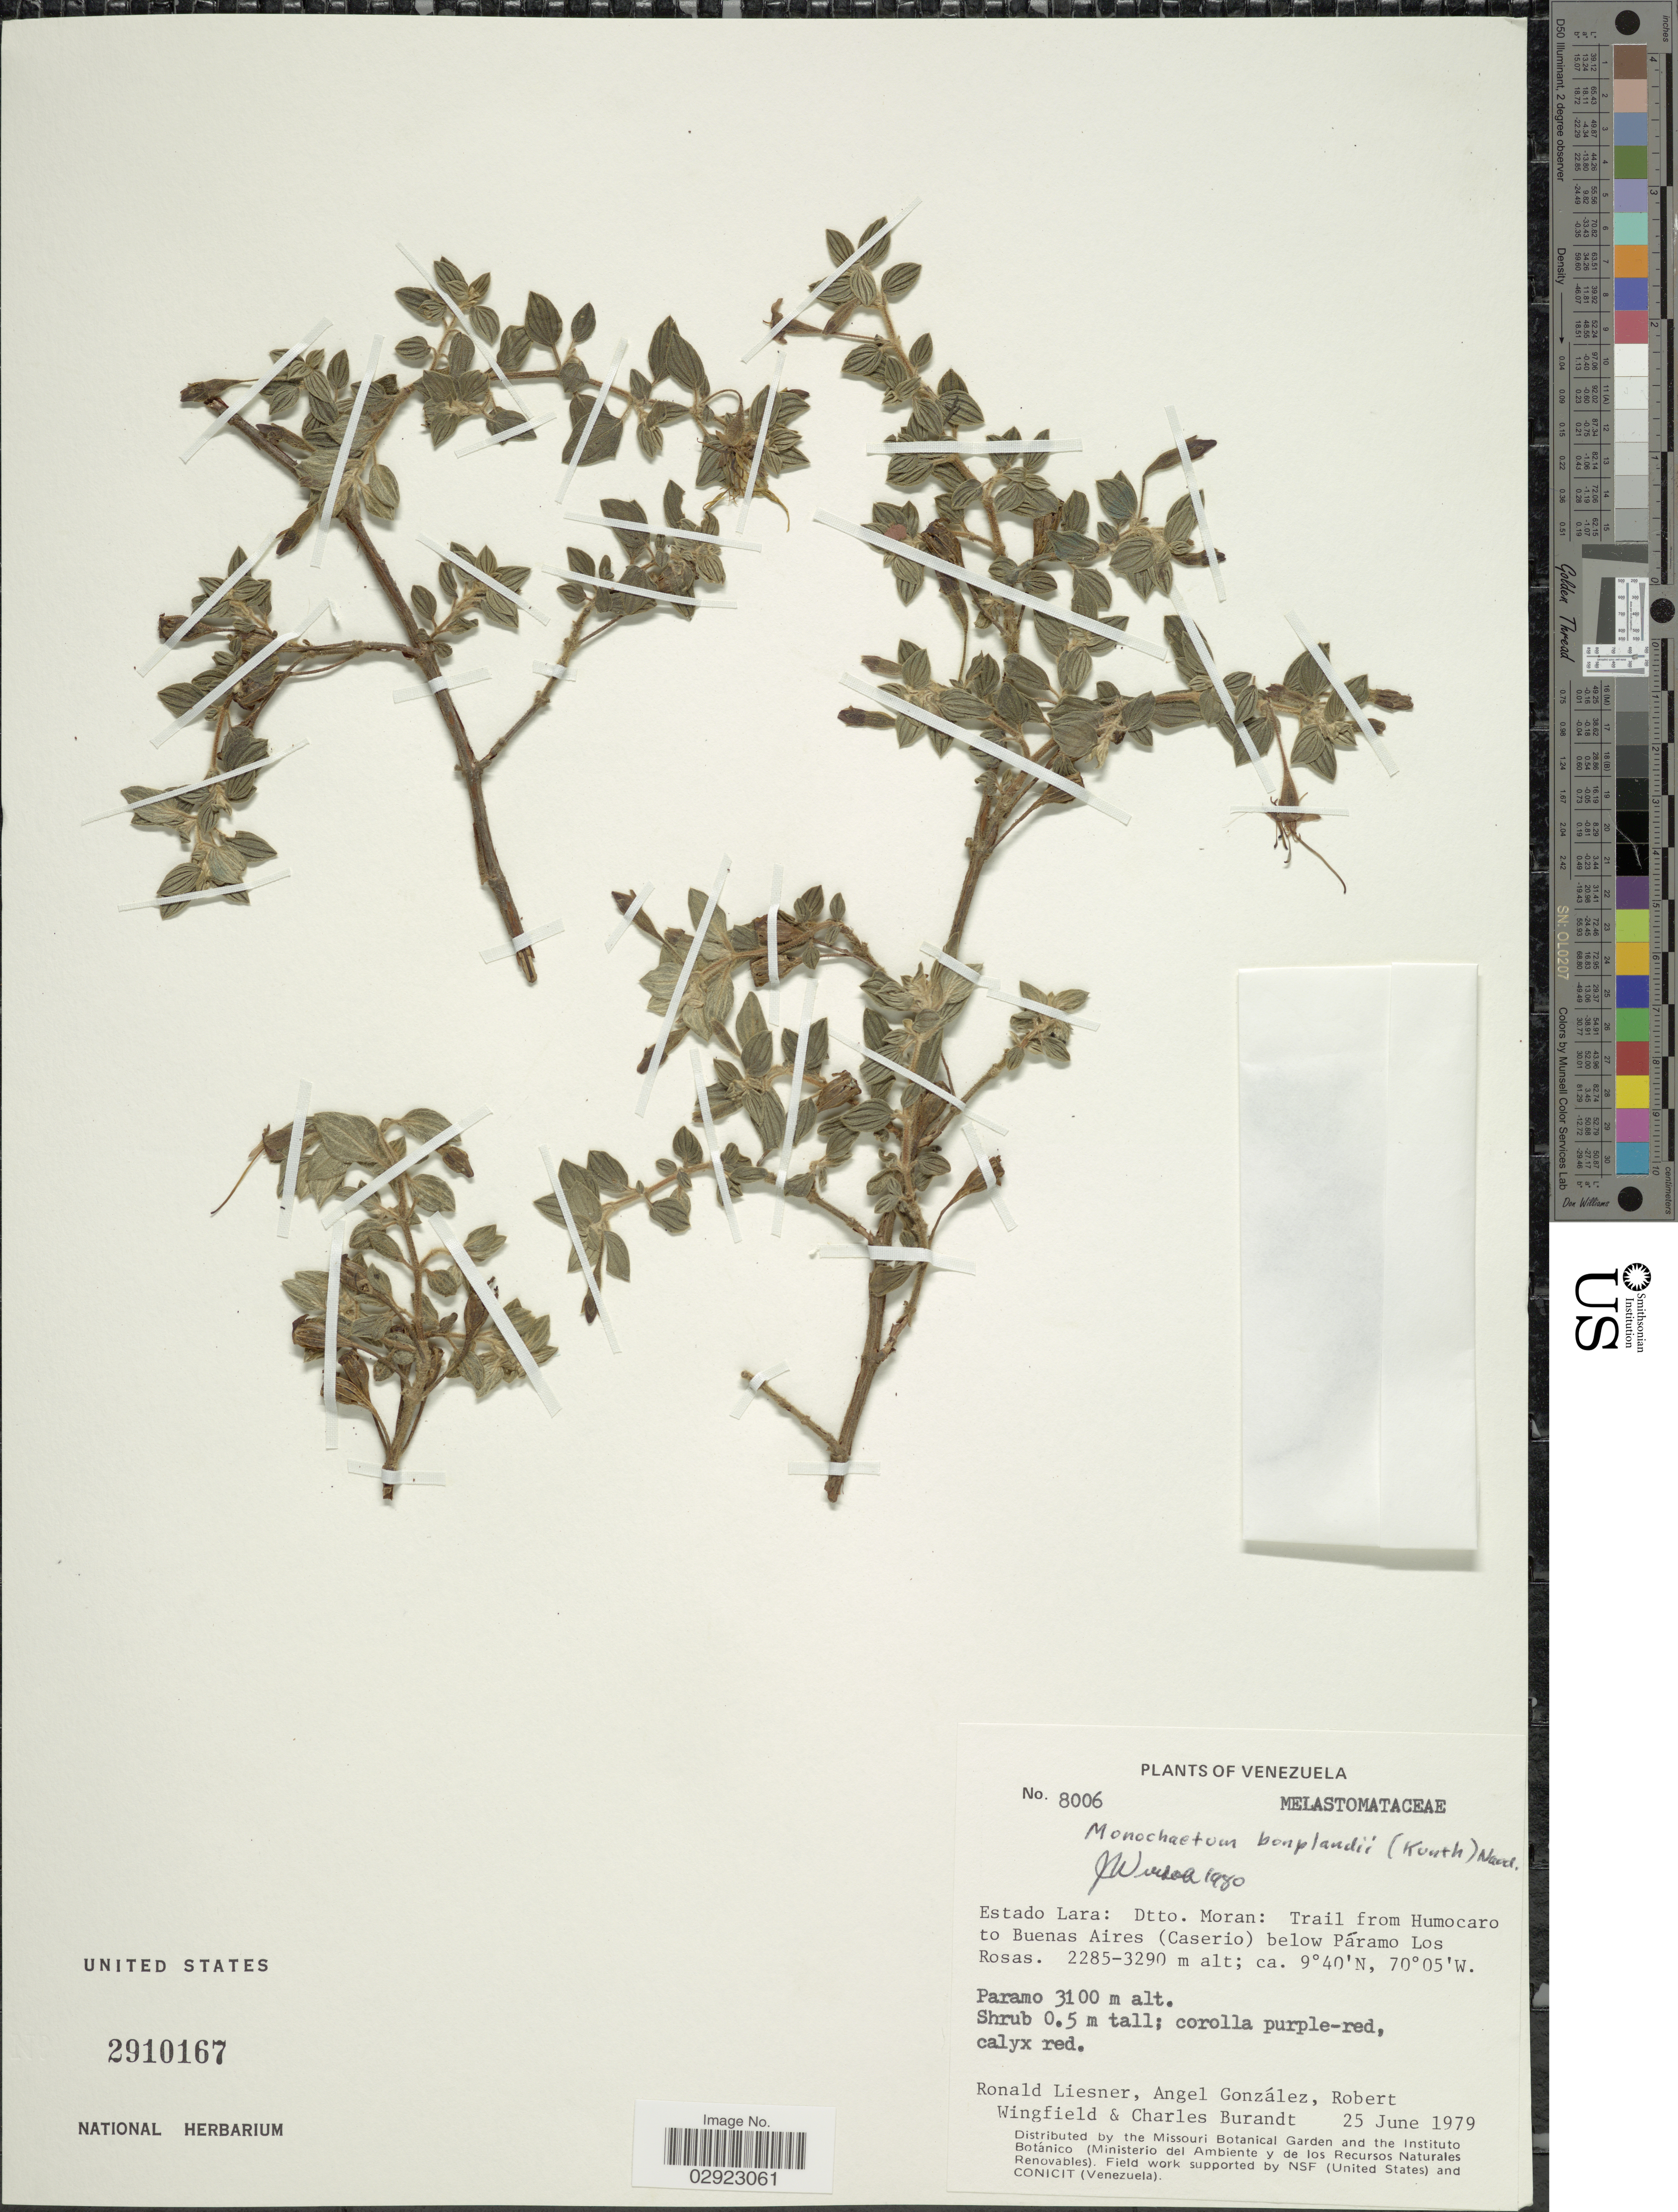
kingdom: Plantae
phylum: Tracheophyta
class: Magnoliopsida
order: Myrtales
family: Melastomataceae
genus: Monochaetum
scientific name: Monochaetum bonplandii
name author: (Kunth) Naudin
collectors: R. L. Liesner, A. C. González, R. C. Wingfield & C. Burandt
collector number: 8006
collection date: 1979-06-25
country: Venezuela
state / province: Lara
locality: Estado Lara: Dtto. Moran: Trail from Humocaro to Buenas Aires (Caserio) below Páramo Los Rosas.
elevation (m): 2285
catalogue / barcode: US 2910167